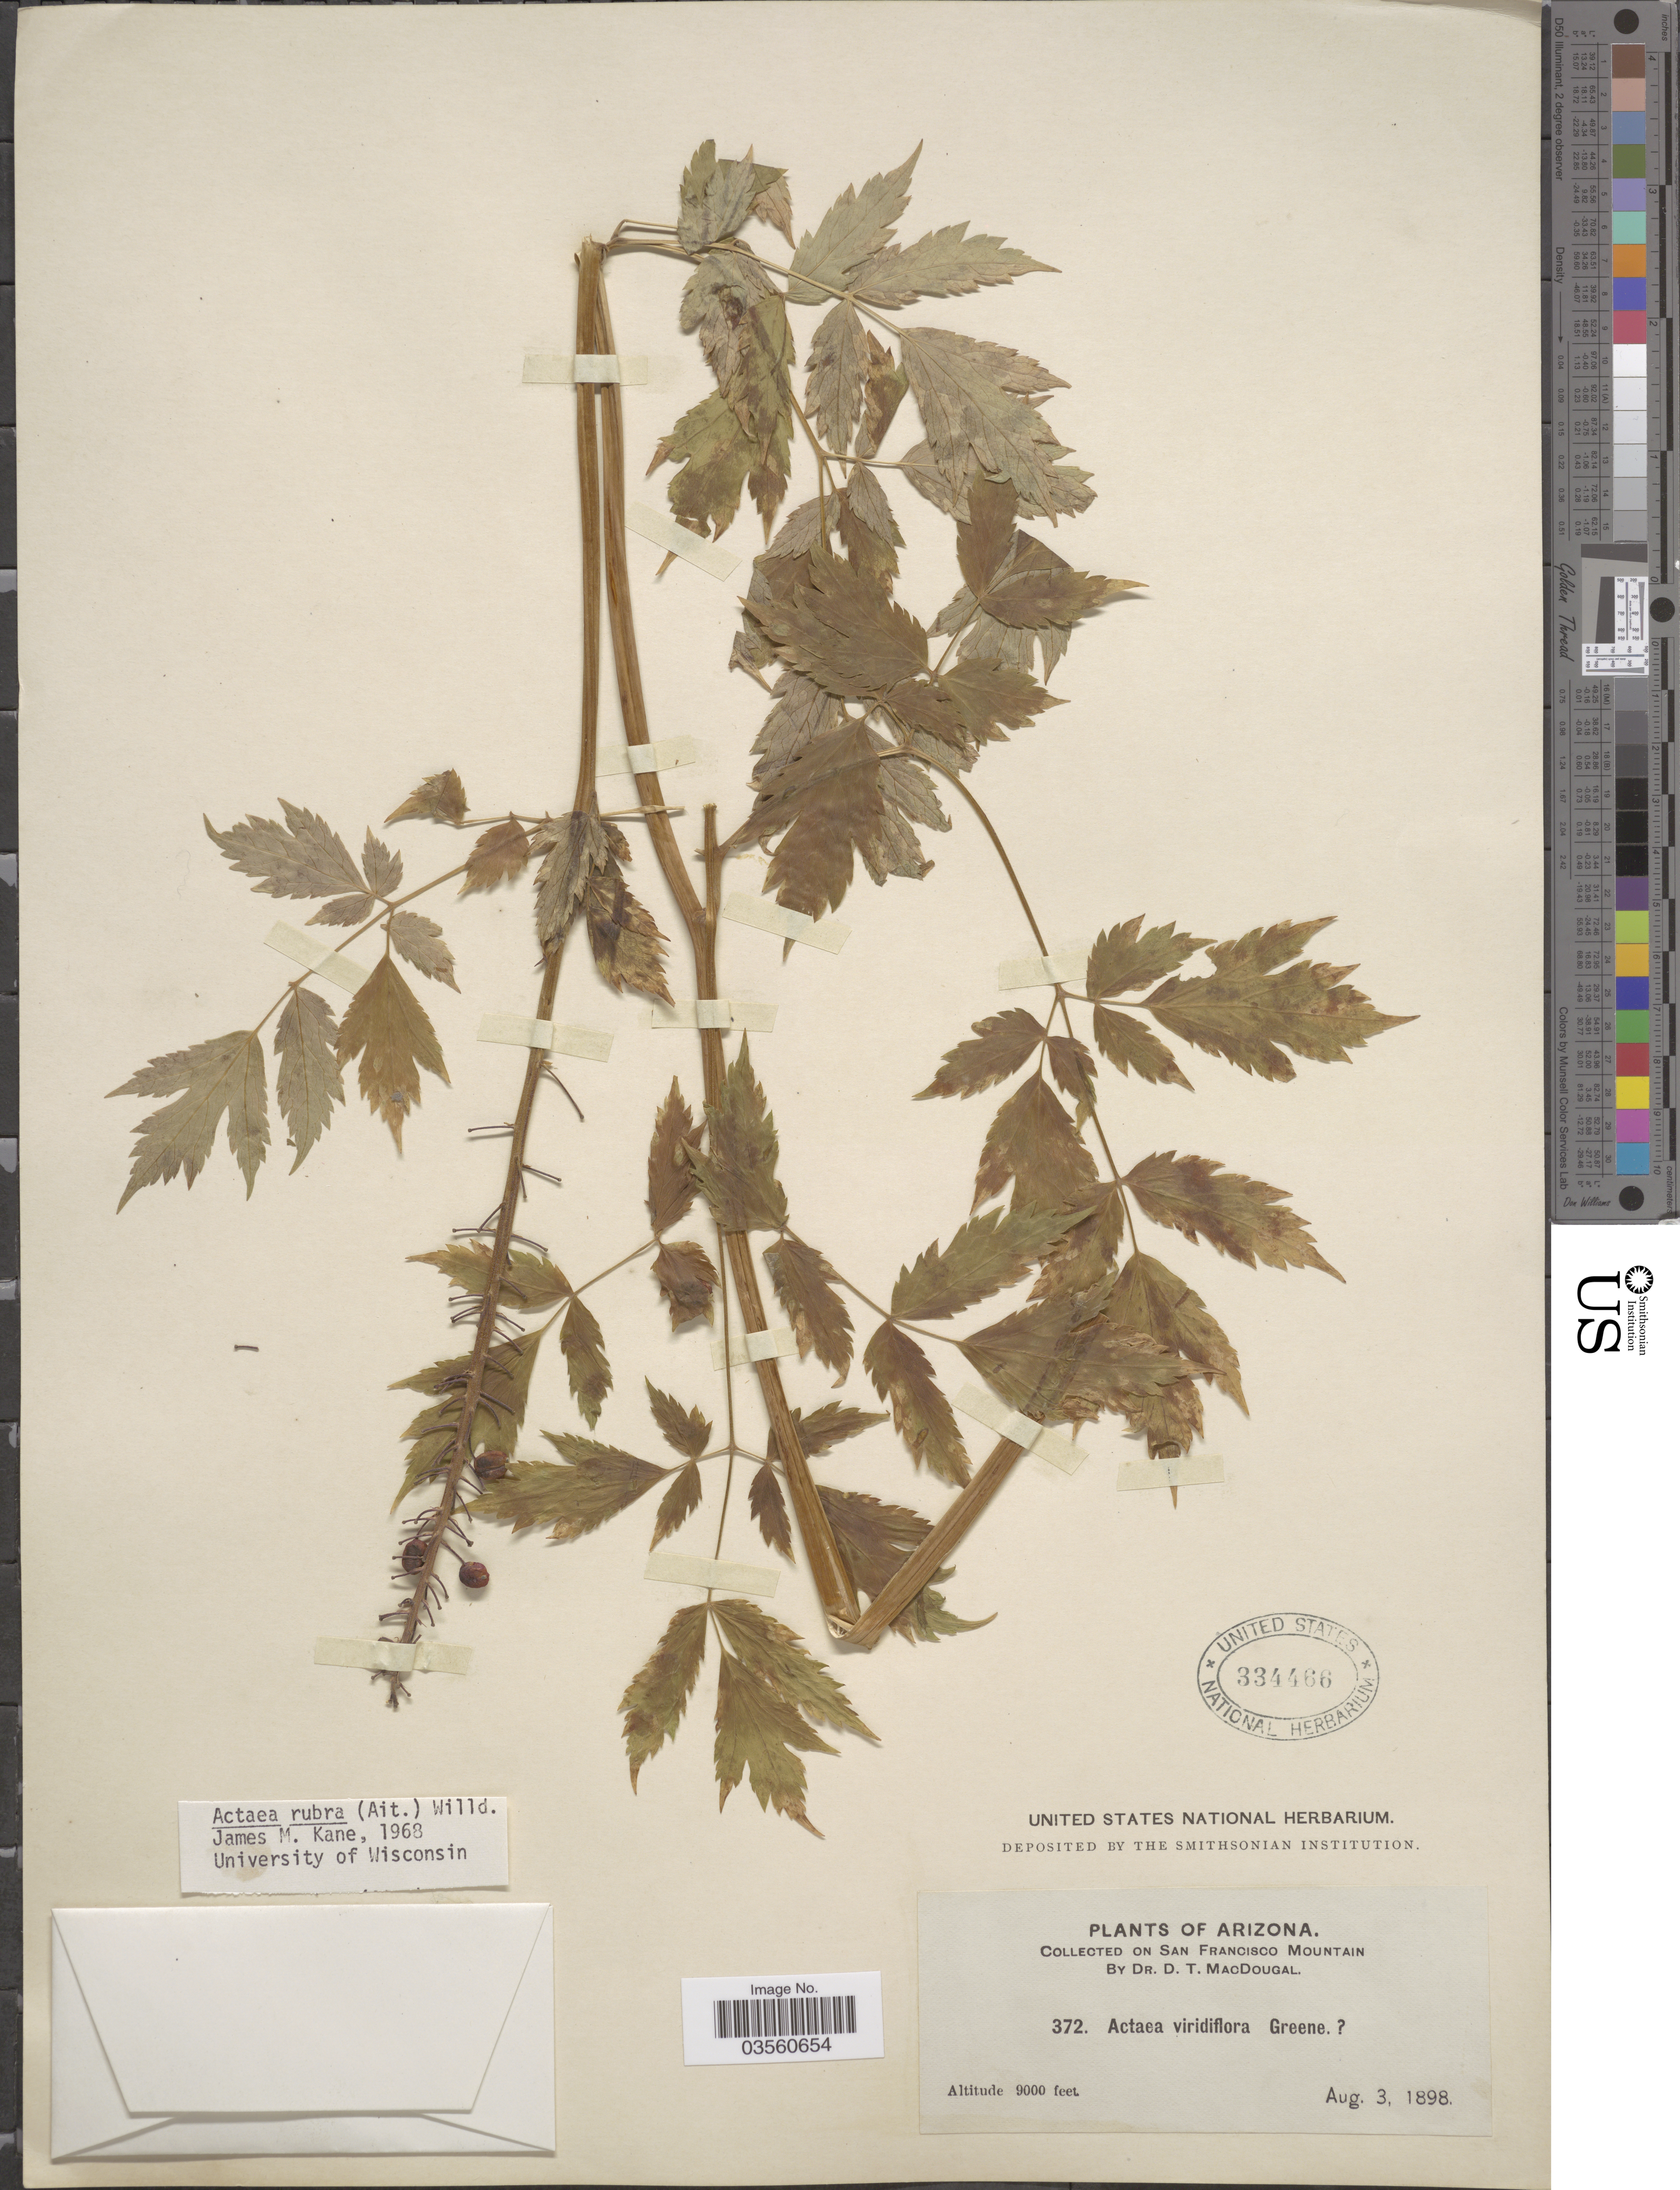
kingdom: Plantae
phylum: Tracheophyta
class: Magnoliopsida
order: Ranunculales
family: Ranunculaceae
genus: Actaea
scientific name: Actaea rubra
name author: (Aiton) Willd.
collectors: D. T. MacDougal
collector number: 372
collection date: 1898-08-03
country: United States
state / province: Arizona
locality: On San Francisco Mountain.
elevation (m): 2743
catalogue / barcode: US 334466